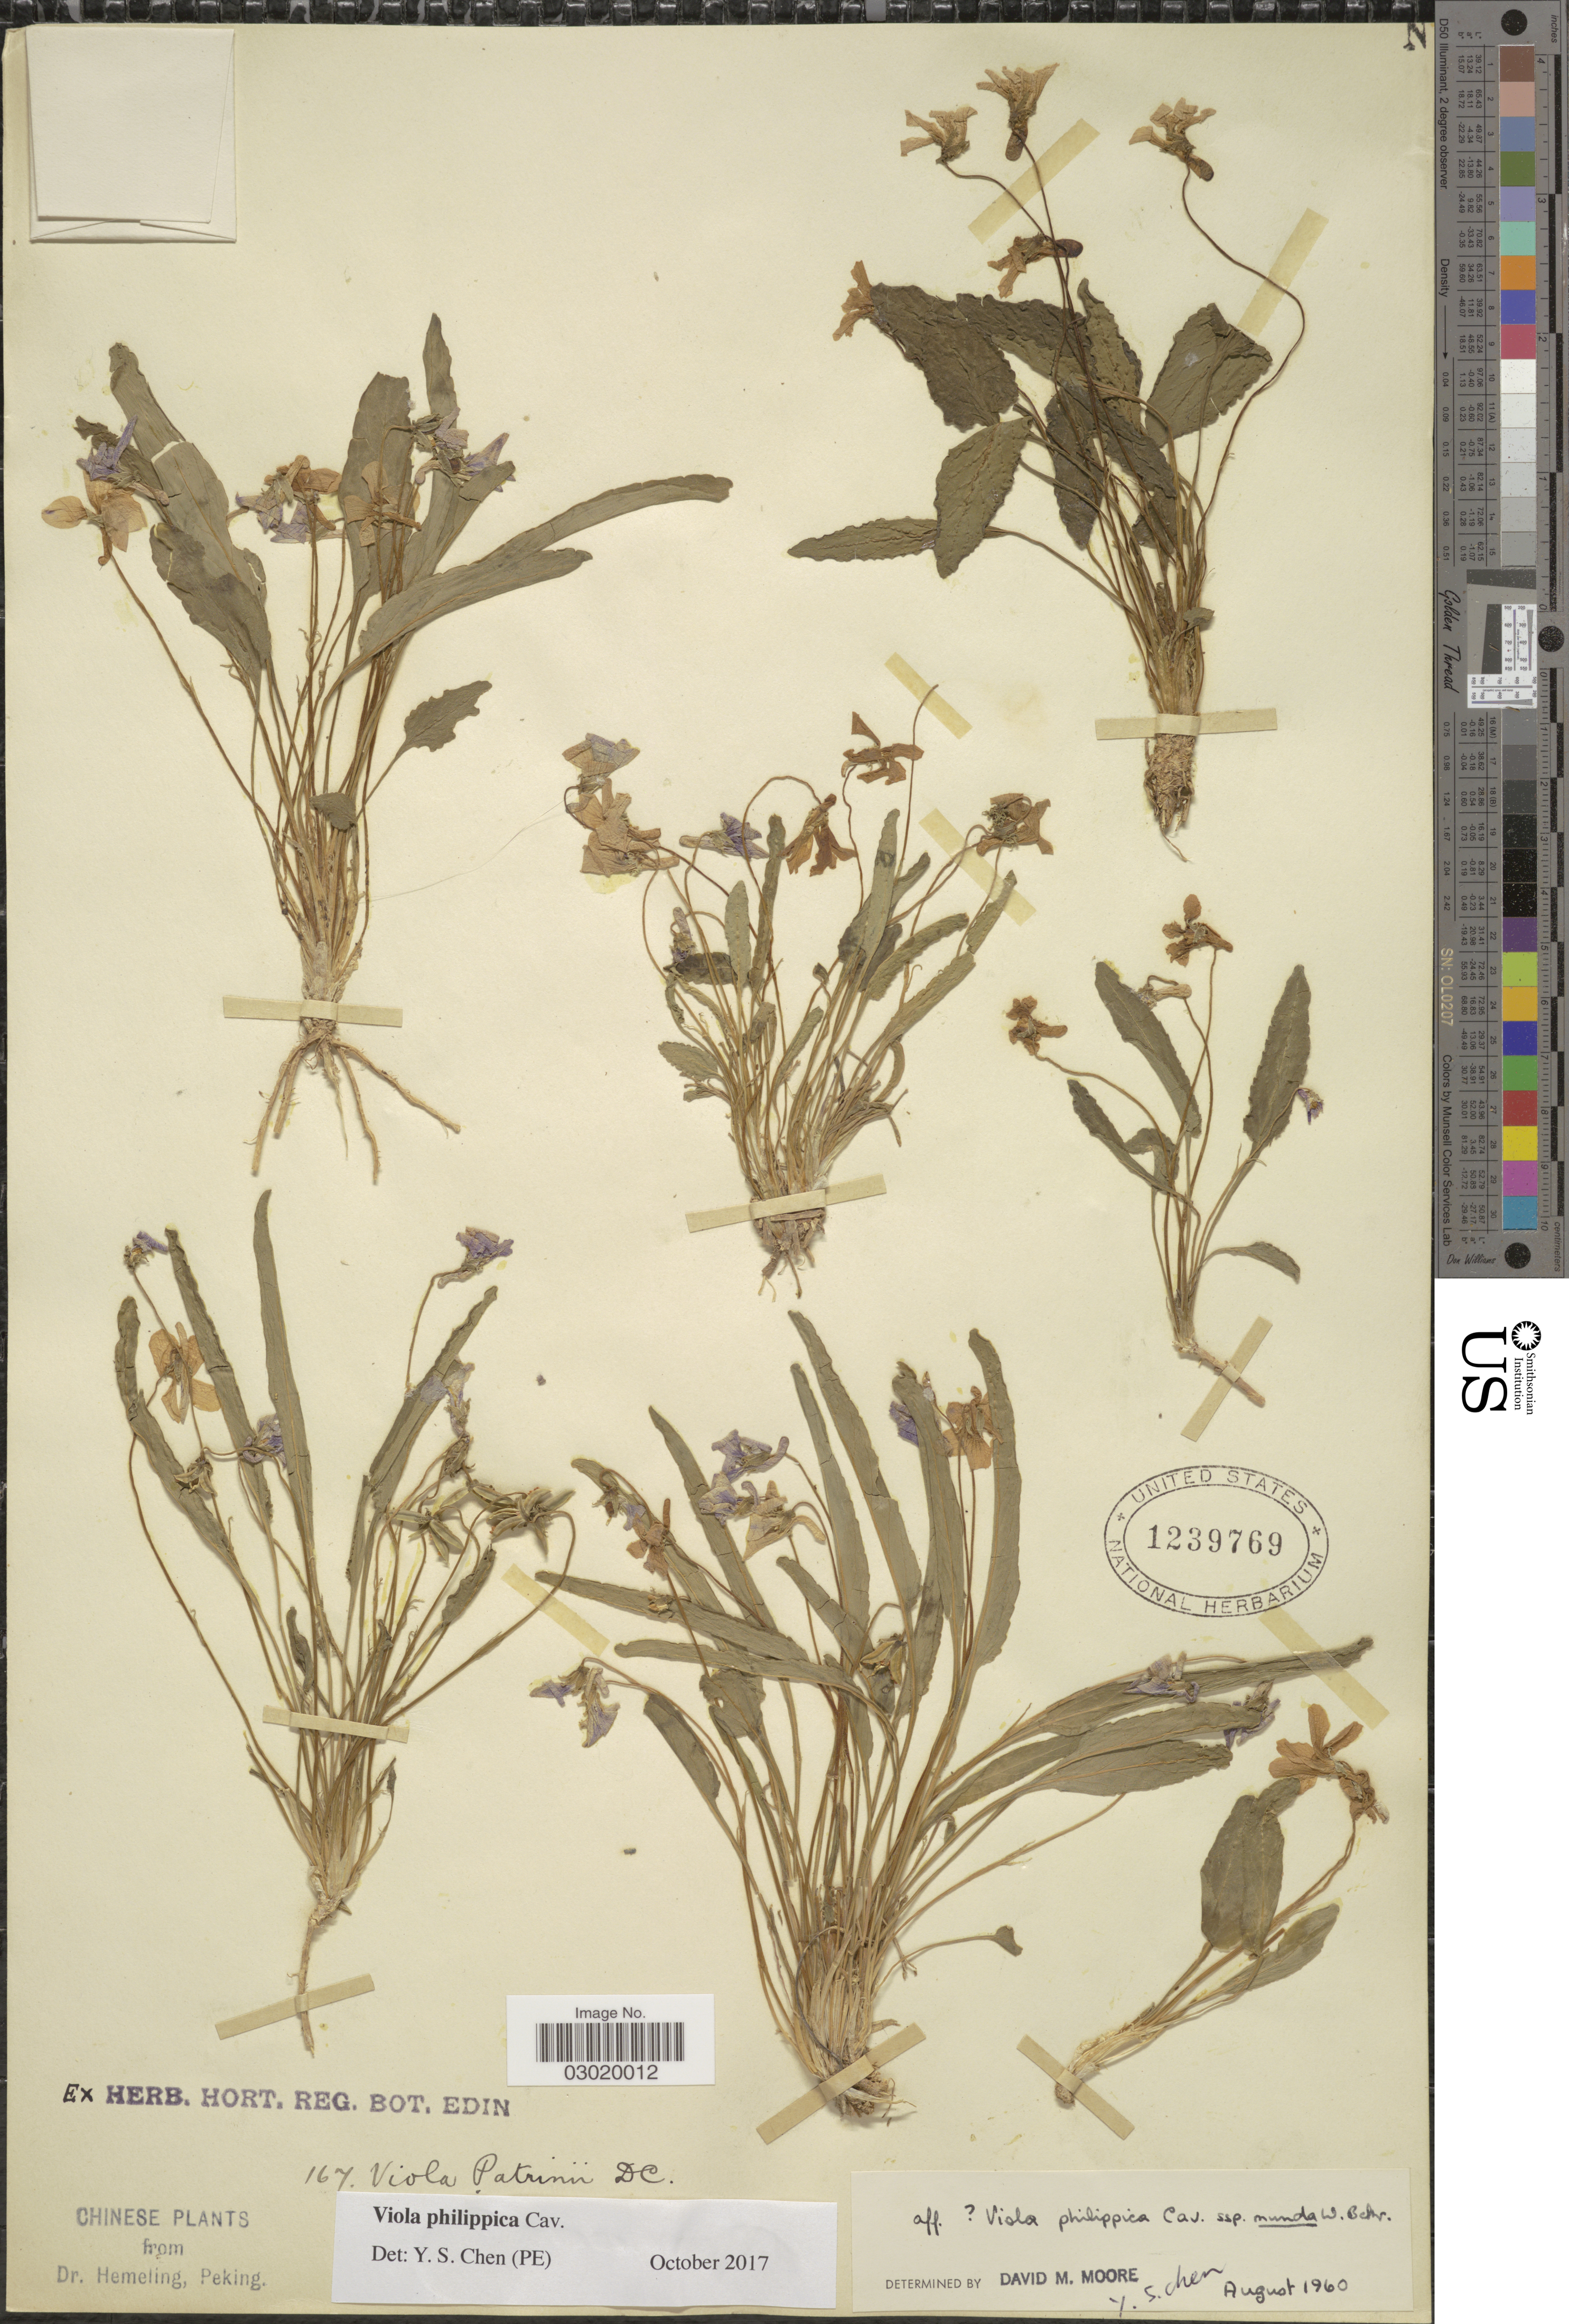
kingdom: Plantae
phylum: Tracheophyta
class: Magnoliopsida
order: Malpighiales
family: Violaceae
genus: Viola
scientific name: Viola philippica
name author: Cav.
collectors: -. Hemeling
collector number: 167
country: China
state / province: Beijing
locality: Peking.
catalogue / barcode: US 1239769